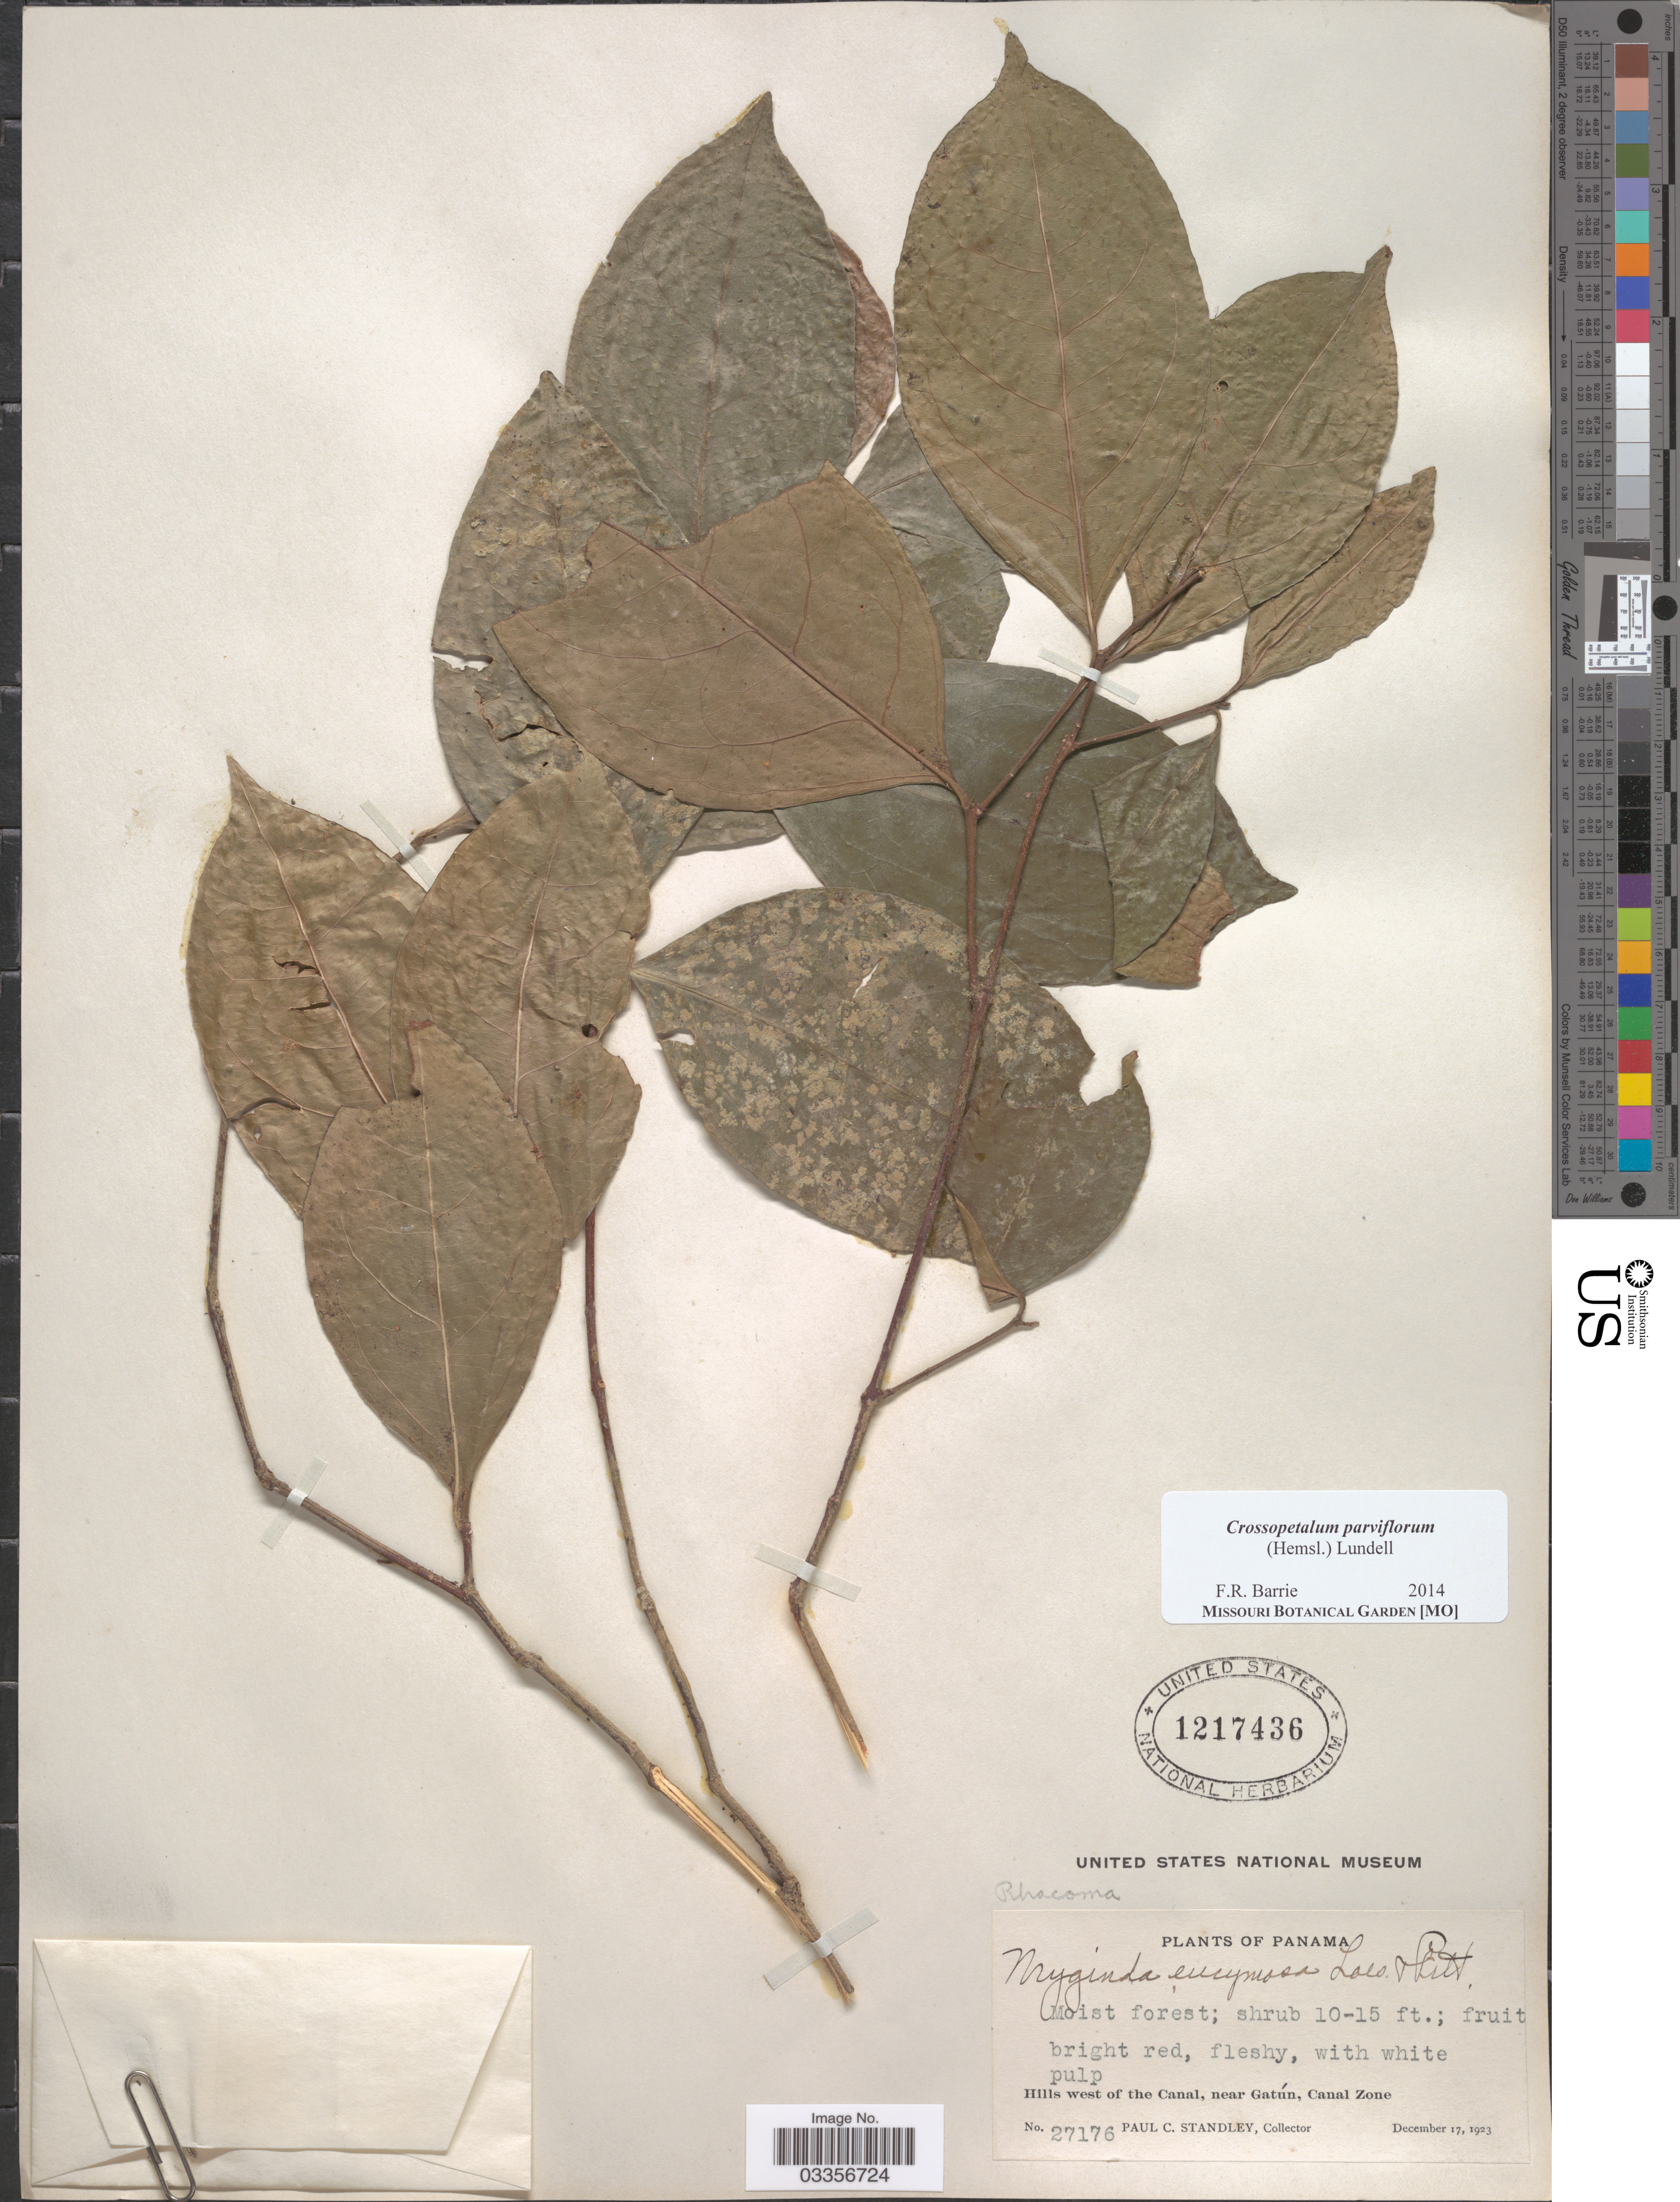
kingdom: Plantae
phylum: Tracheophyta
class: Magnoliopsida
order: Celastrales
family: Celastraceae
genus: Crossopetalum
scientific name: Crossopetalum parviflorum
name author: L.O. Williams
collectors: P. C. Standley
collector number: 27176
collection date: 1923-12-17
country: Panama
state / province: Colón / Panamá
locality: Hills west of the Canal, near Gatún, Canal Zone.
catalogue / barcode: US 1217436